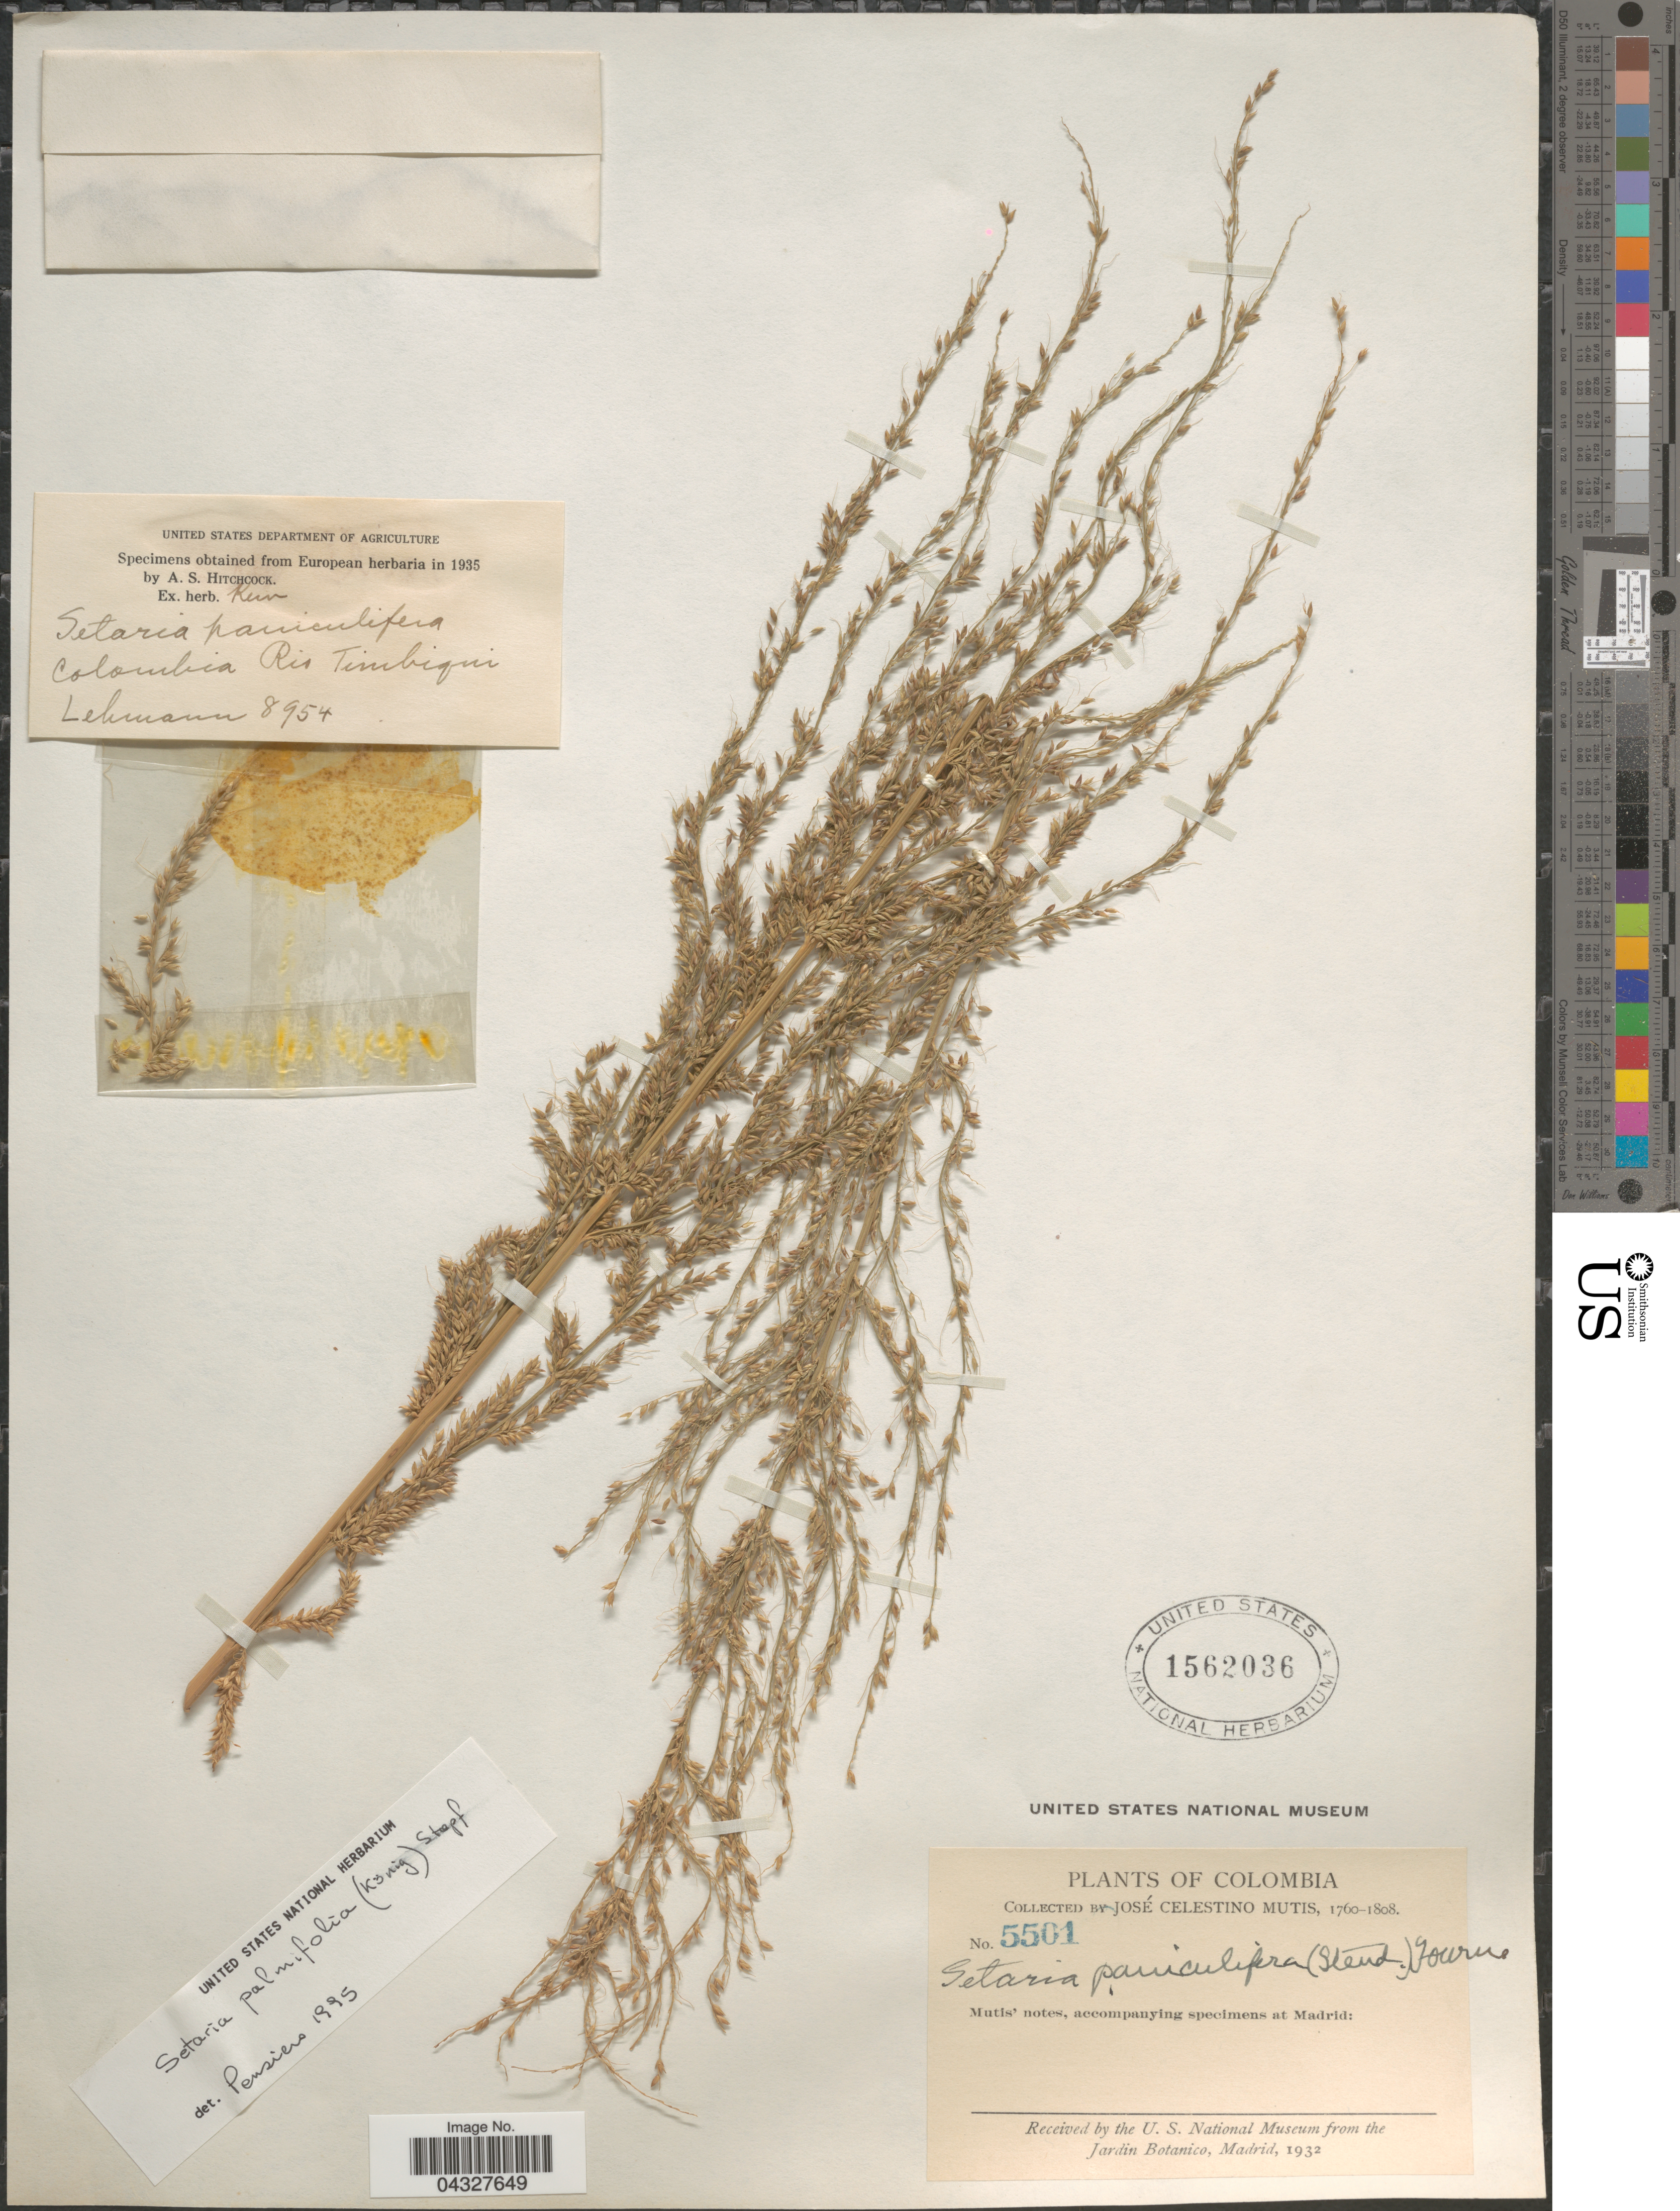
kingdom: Plantae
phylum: Tracheophyta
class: Liliopsida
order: Poales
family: Poaceae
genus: Setaria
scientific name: Setaria palmifolia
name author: (J. Koenig) Stapf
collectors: J. C. B. Mutis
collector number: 5501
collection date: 1760/1808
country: Colombia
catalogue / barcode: US 1562036